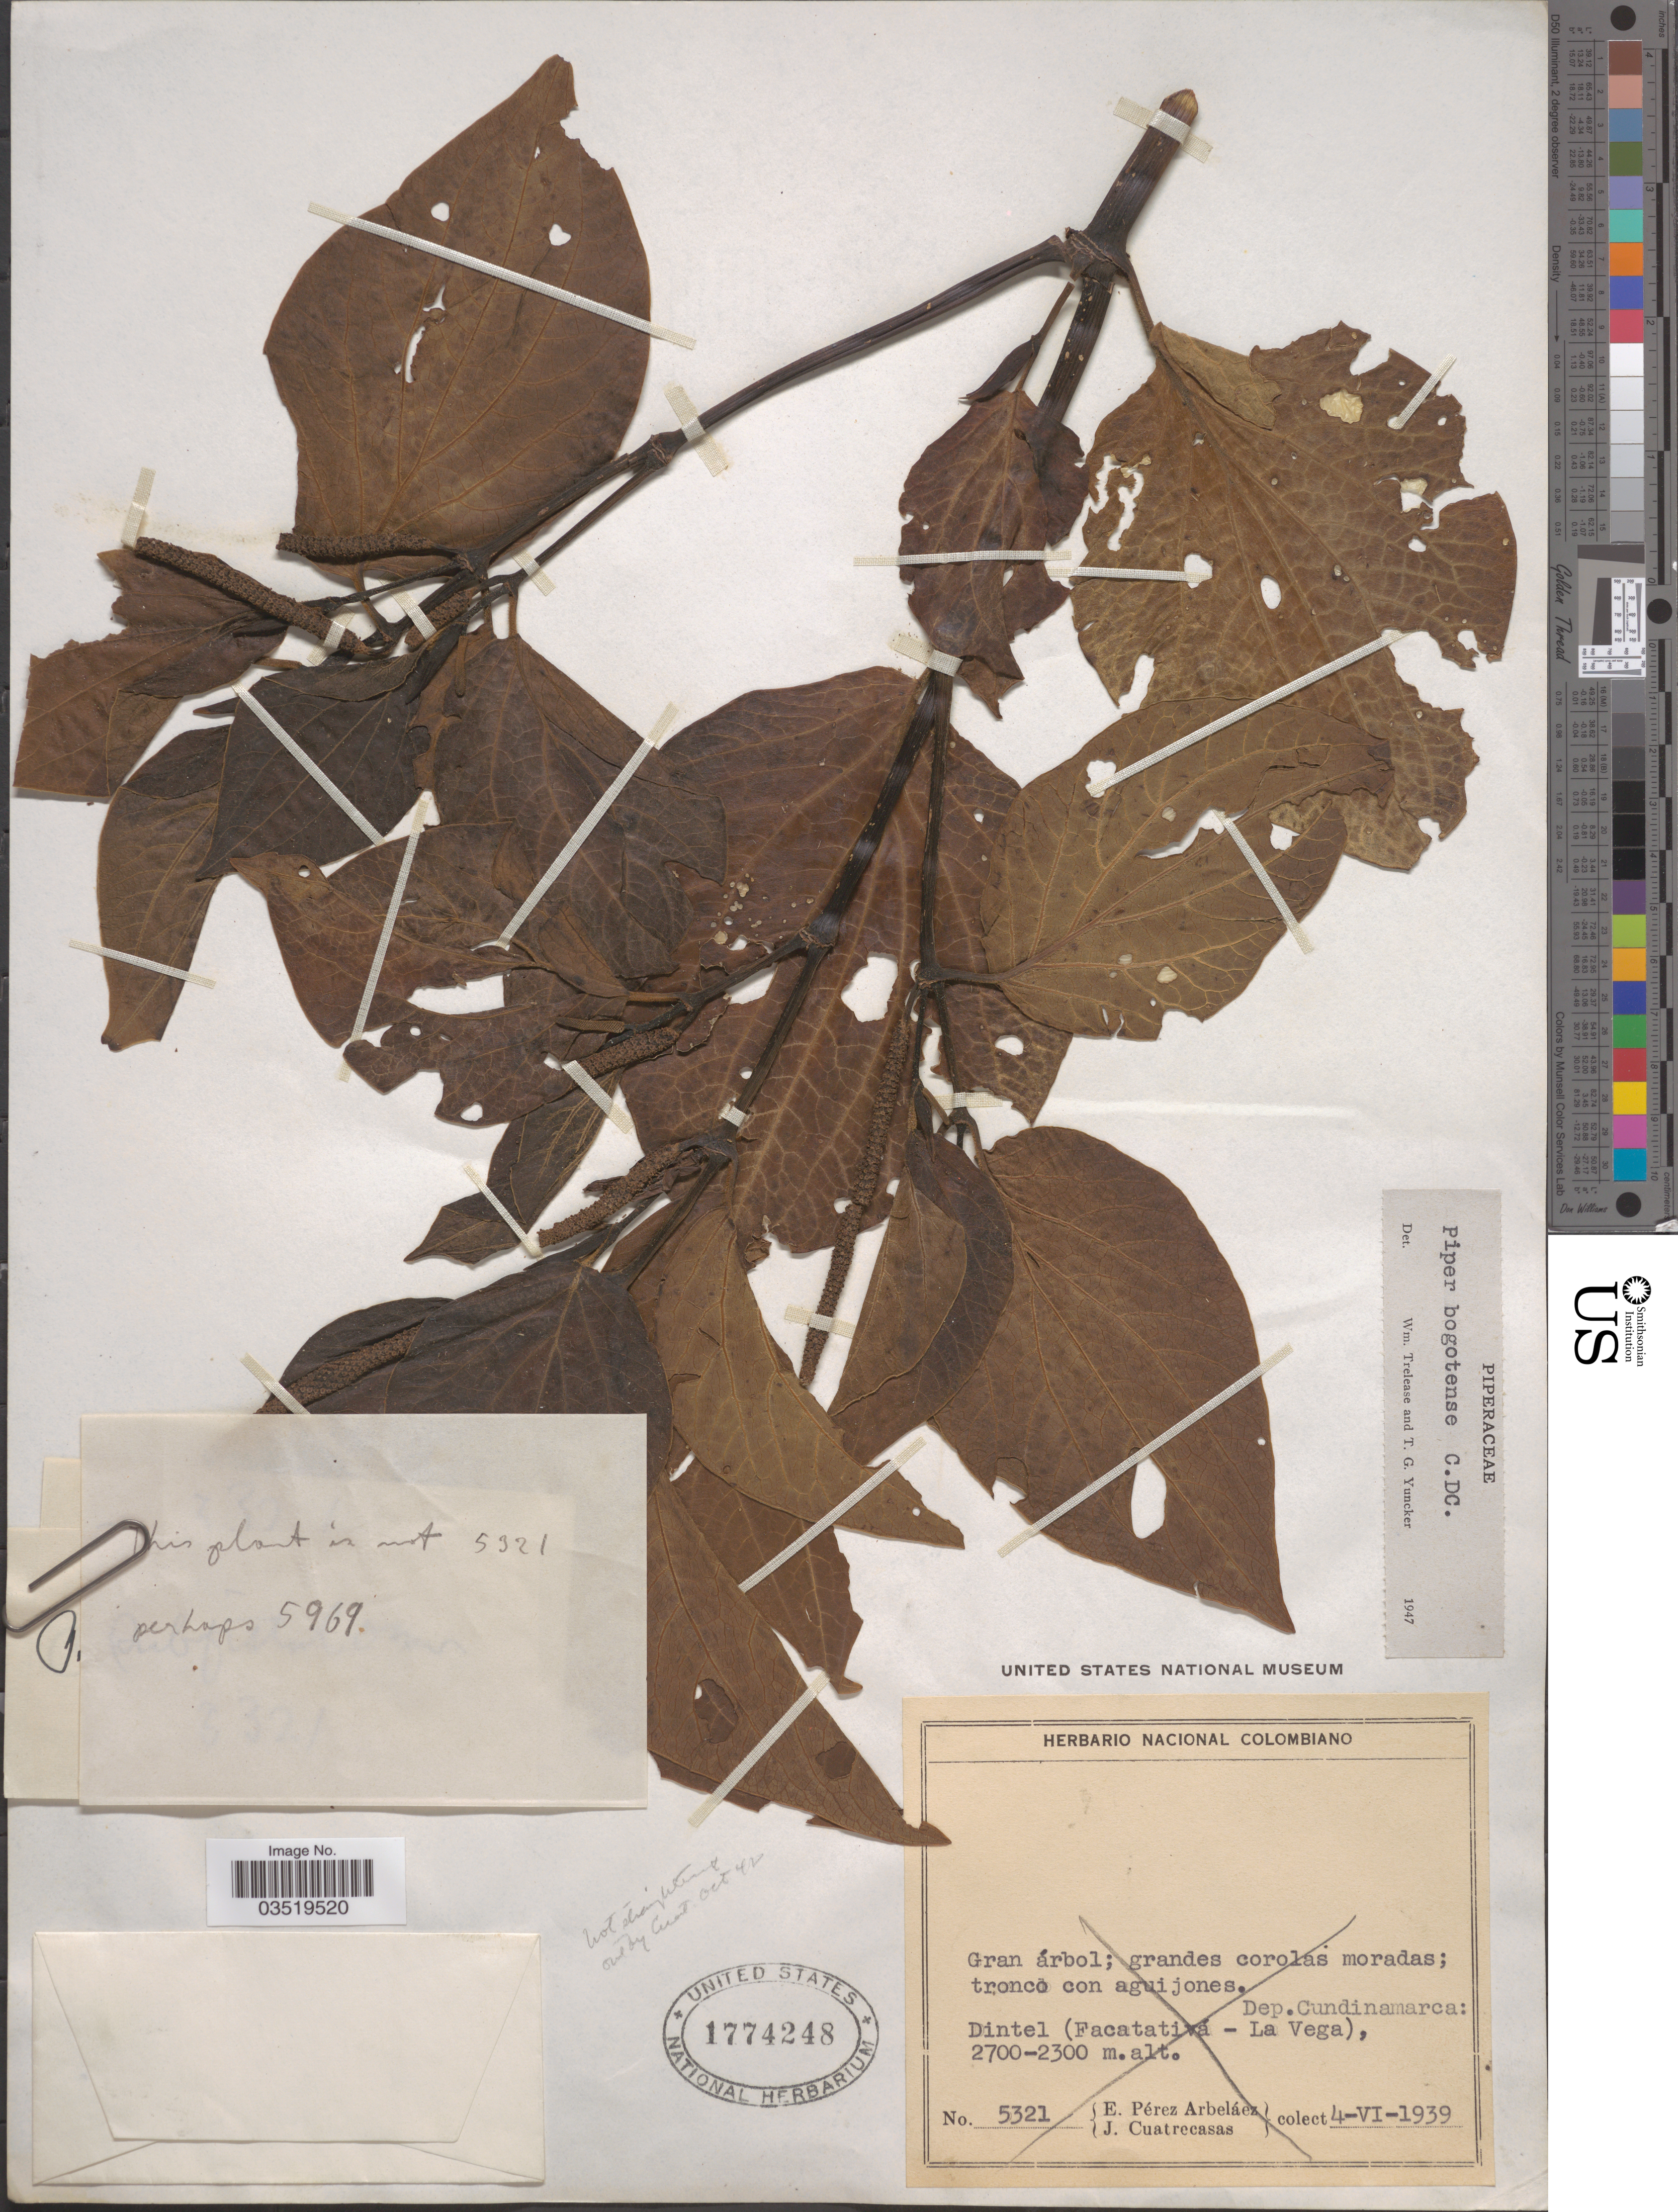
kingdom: Plantae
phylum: Tracheophyta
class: Magnoliopsida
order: Piperales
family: Piperaceae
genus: Piper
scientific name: Piper bogotense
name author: C. DC.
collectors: E. Pérez Arbeláez & J. Cuatrecasas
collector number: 5969?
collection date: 1939-06-04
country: Colombia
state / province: Cundinamarca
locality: Dep. Cundinamarca: Dintel (Facatativá - La Vega). [unsure placement]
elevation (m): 2300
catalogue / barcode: US 1774248